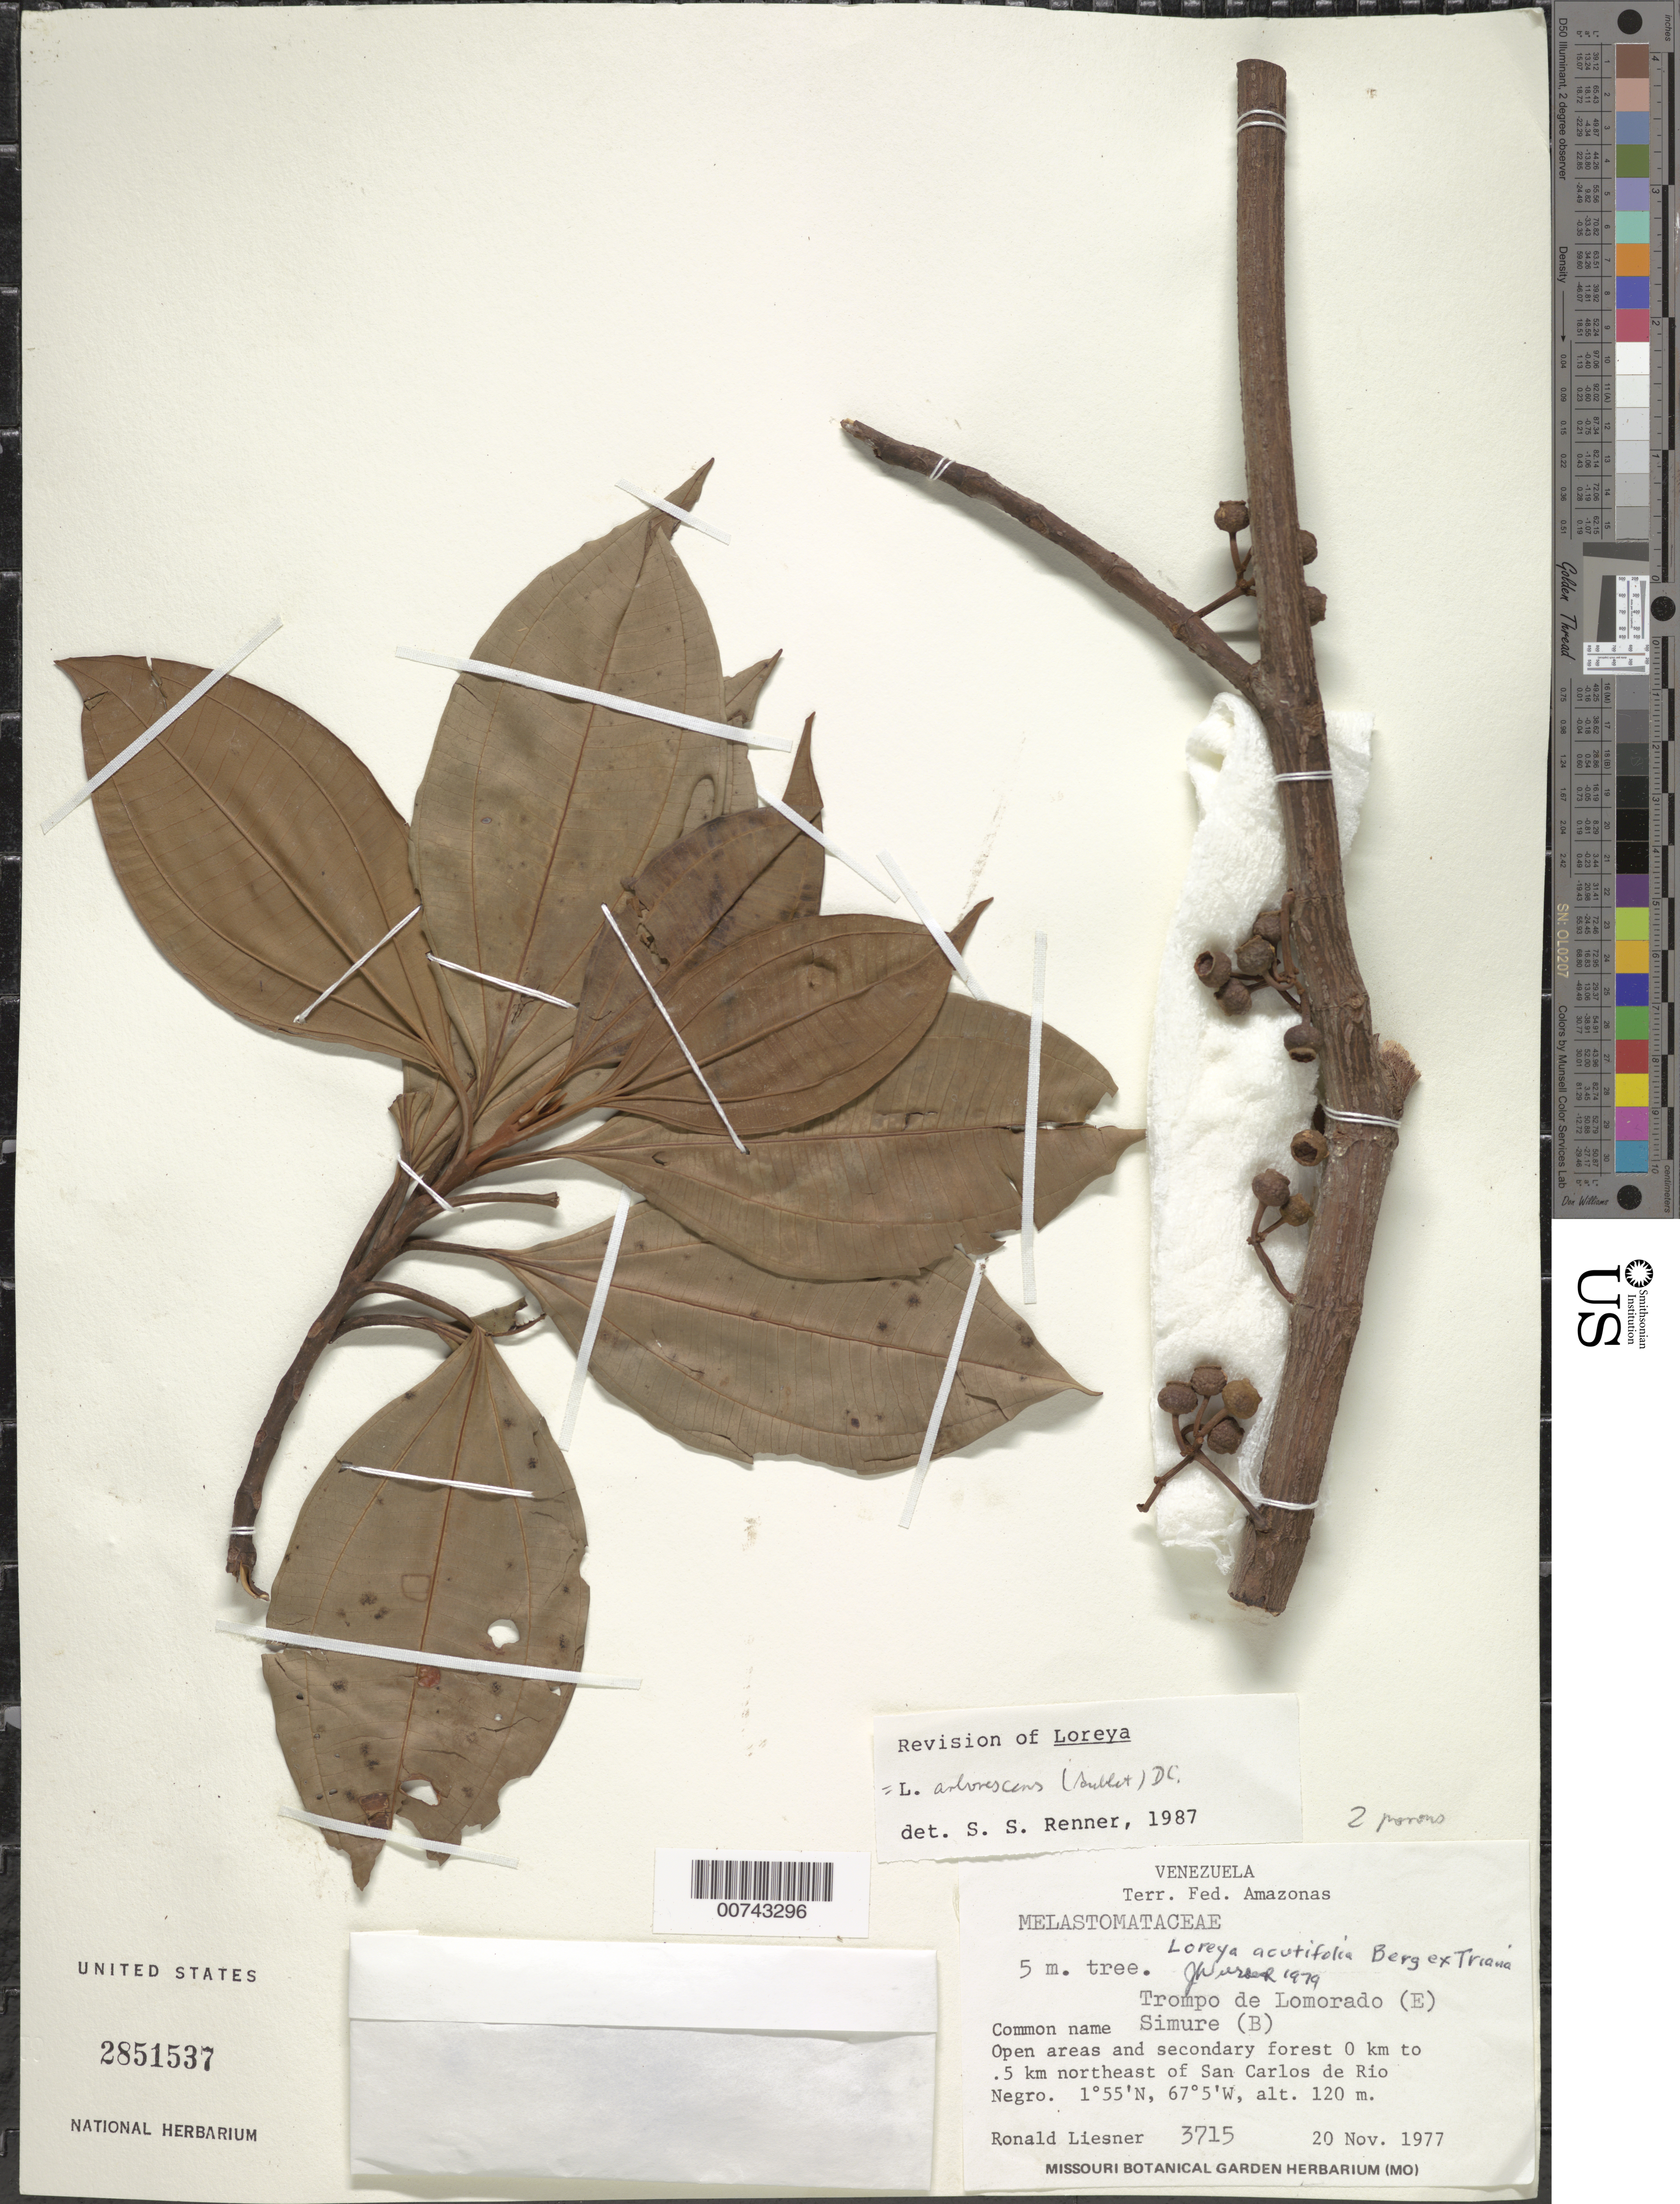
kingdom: Plantae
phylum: Tracheophyta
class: Magnoliopsida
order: Myrtales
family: Melastomataceae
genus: Bellucia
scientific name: Bellucia arborescens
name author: (Aubl.) Baill.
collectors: R. L. Liesner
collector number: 3715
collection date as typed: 20-Nov-77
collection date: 1977-11-20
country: Venezuela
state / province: Amazonas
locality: San Carlos de Río Negro, 0-0.5 km NE of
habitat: Open area and secondary forest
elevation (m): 120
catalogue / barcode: US 2851537